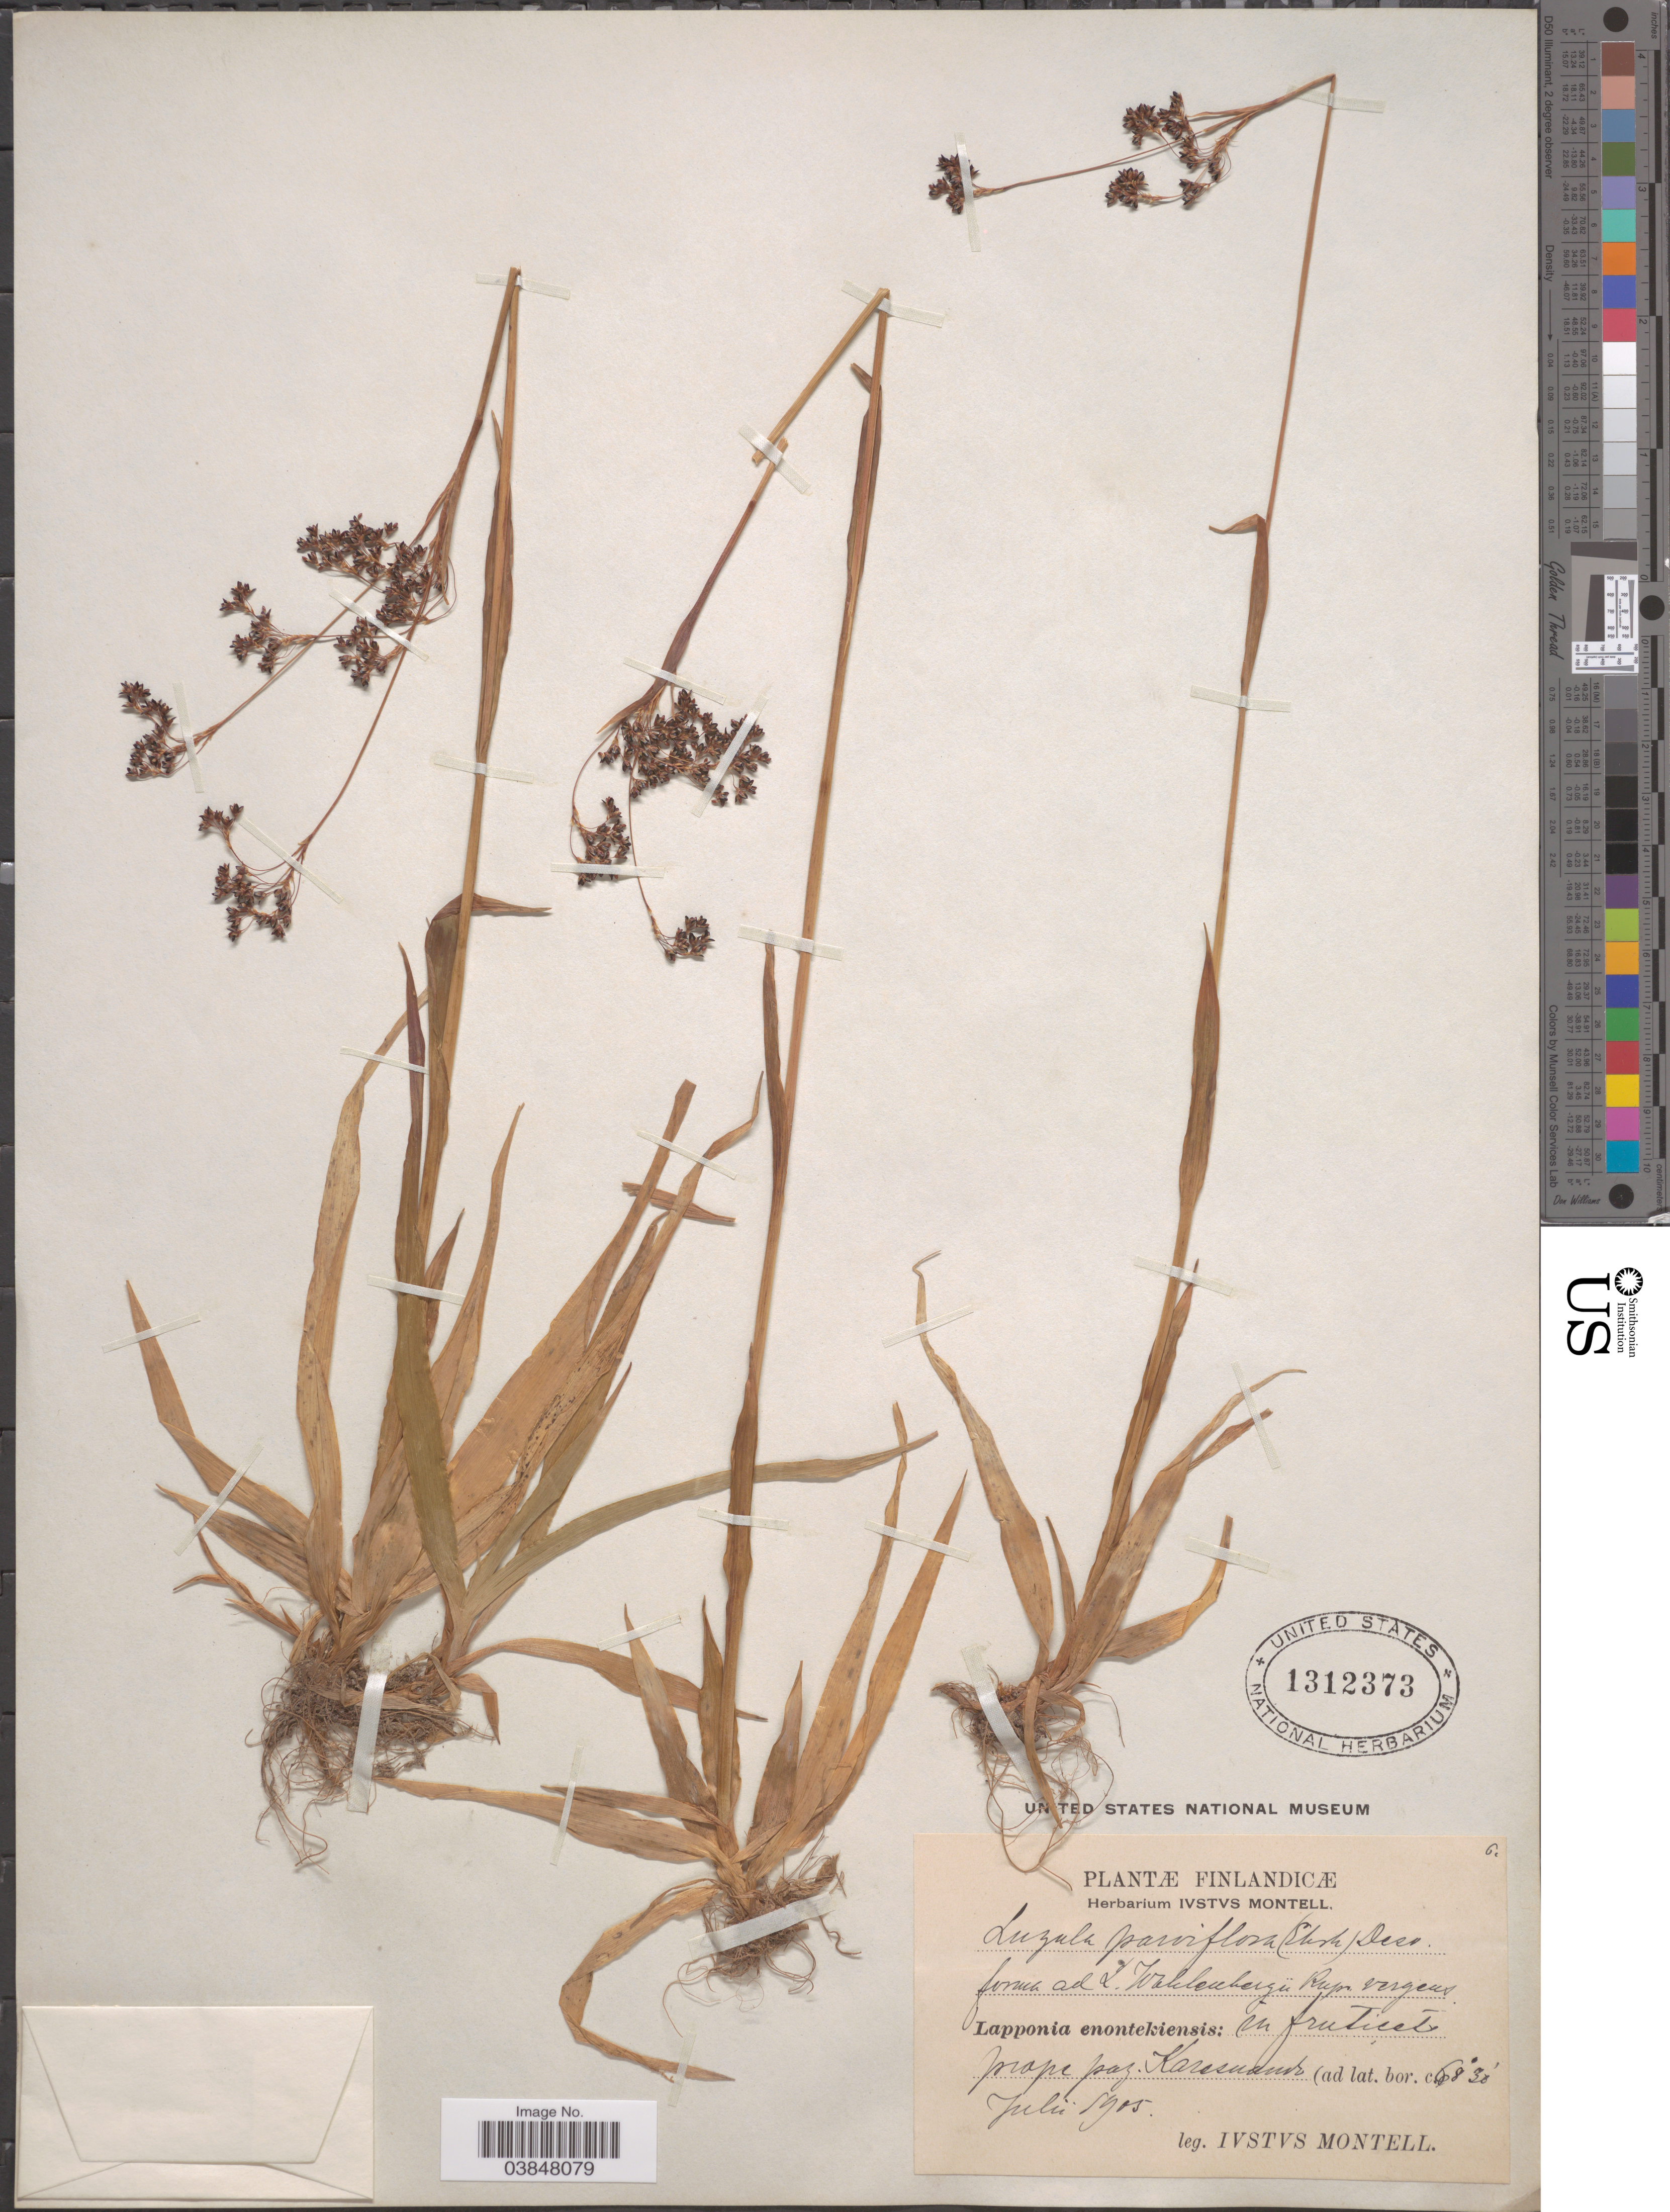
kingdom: Plantae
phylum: Tracheophyta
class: Liliopsida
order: Poales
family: Juncaceae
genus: Luzula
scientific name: Luzula parviflora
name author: (Ehrh.) Desv.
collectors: I. Montell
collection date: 1905-07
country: Finland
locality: Lapponia enontekiensis: in fruticets prope pag. Karesuando.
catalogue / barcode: US 1312373